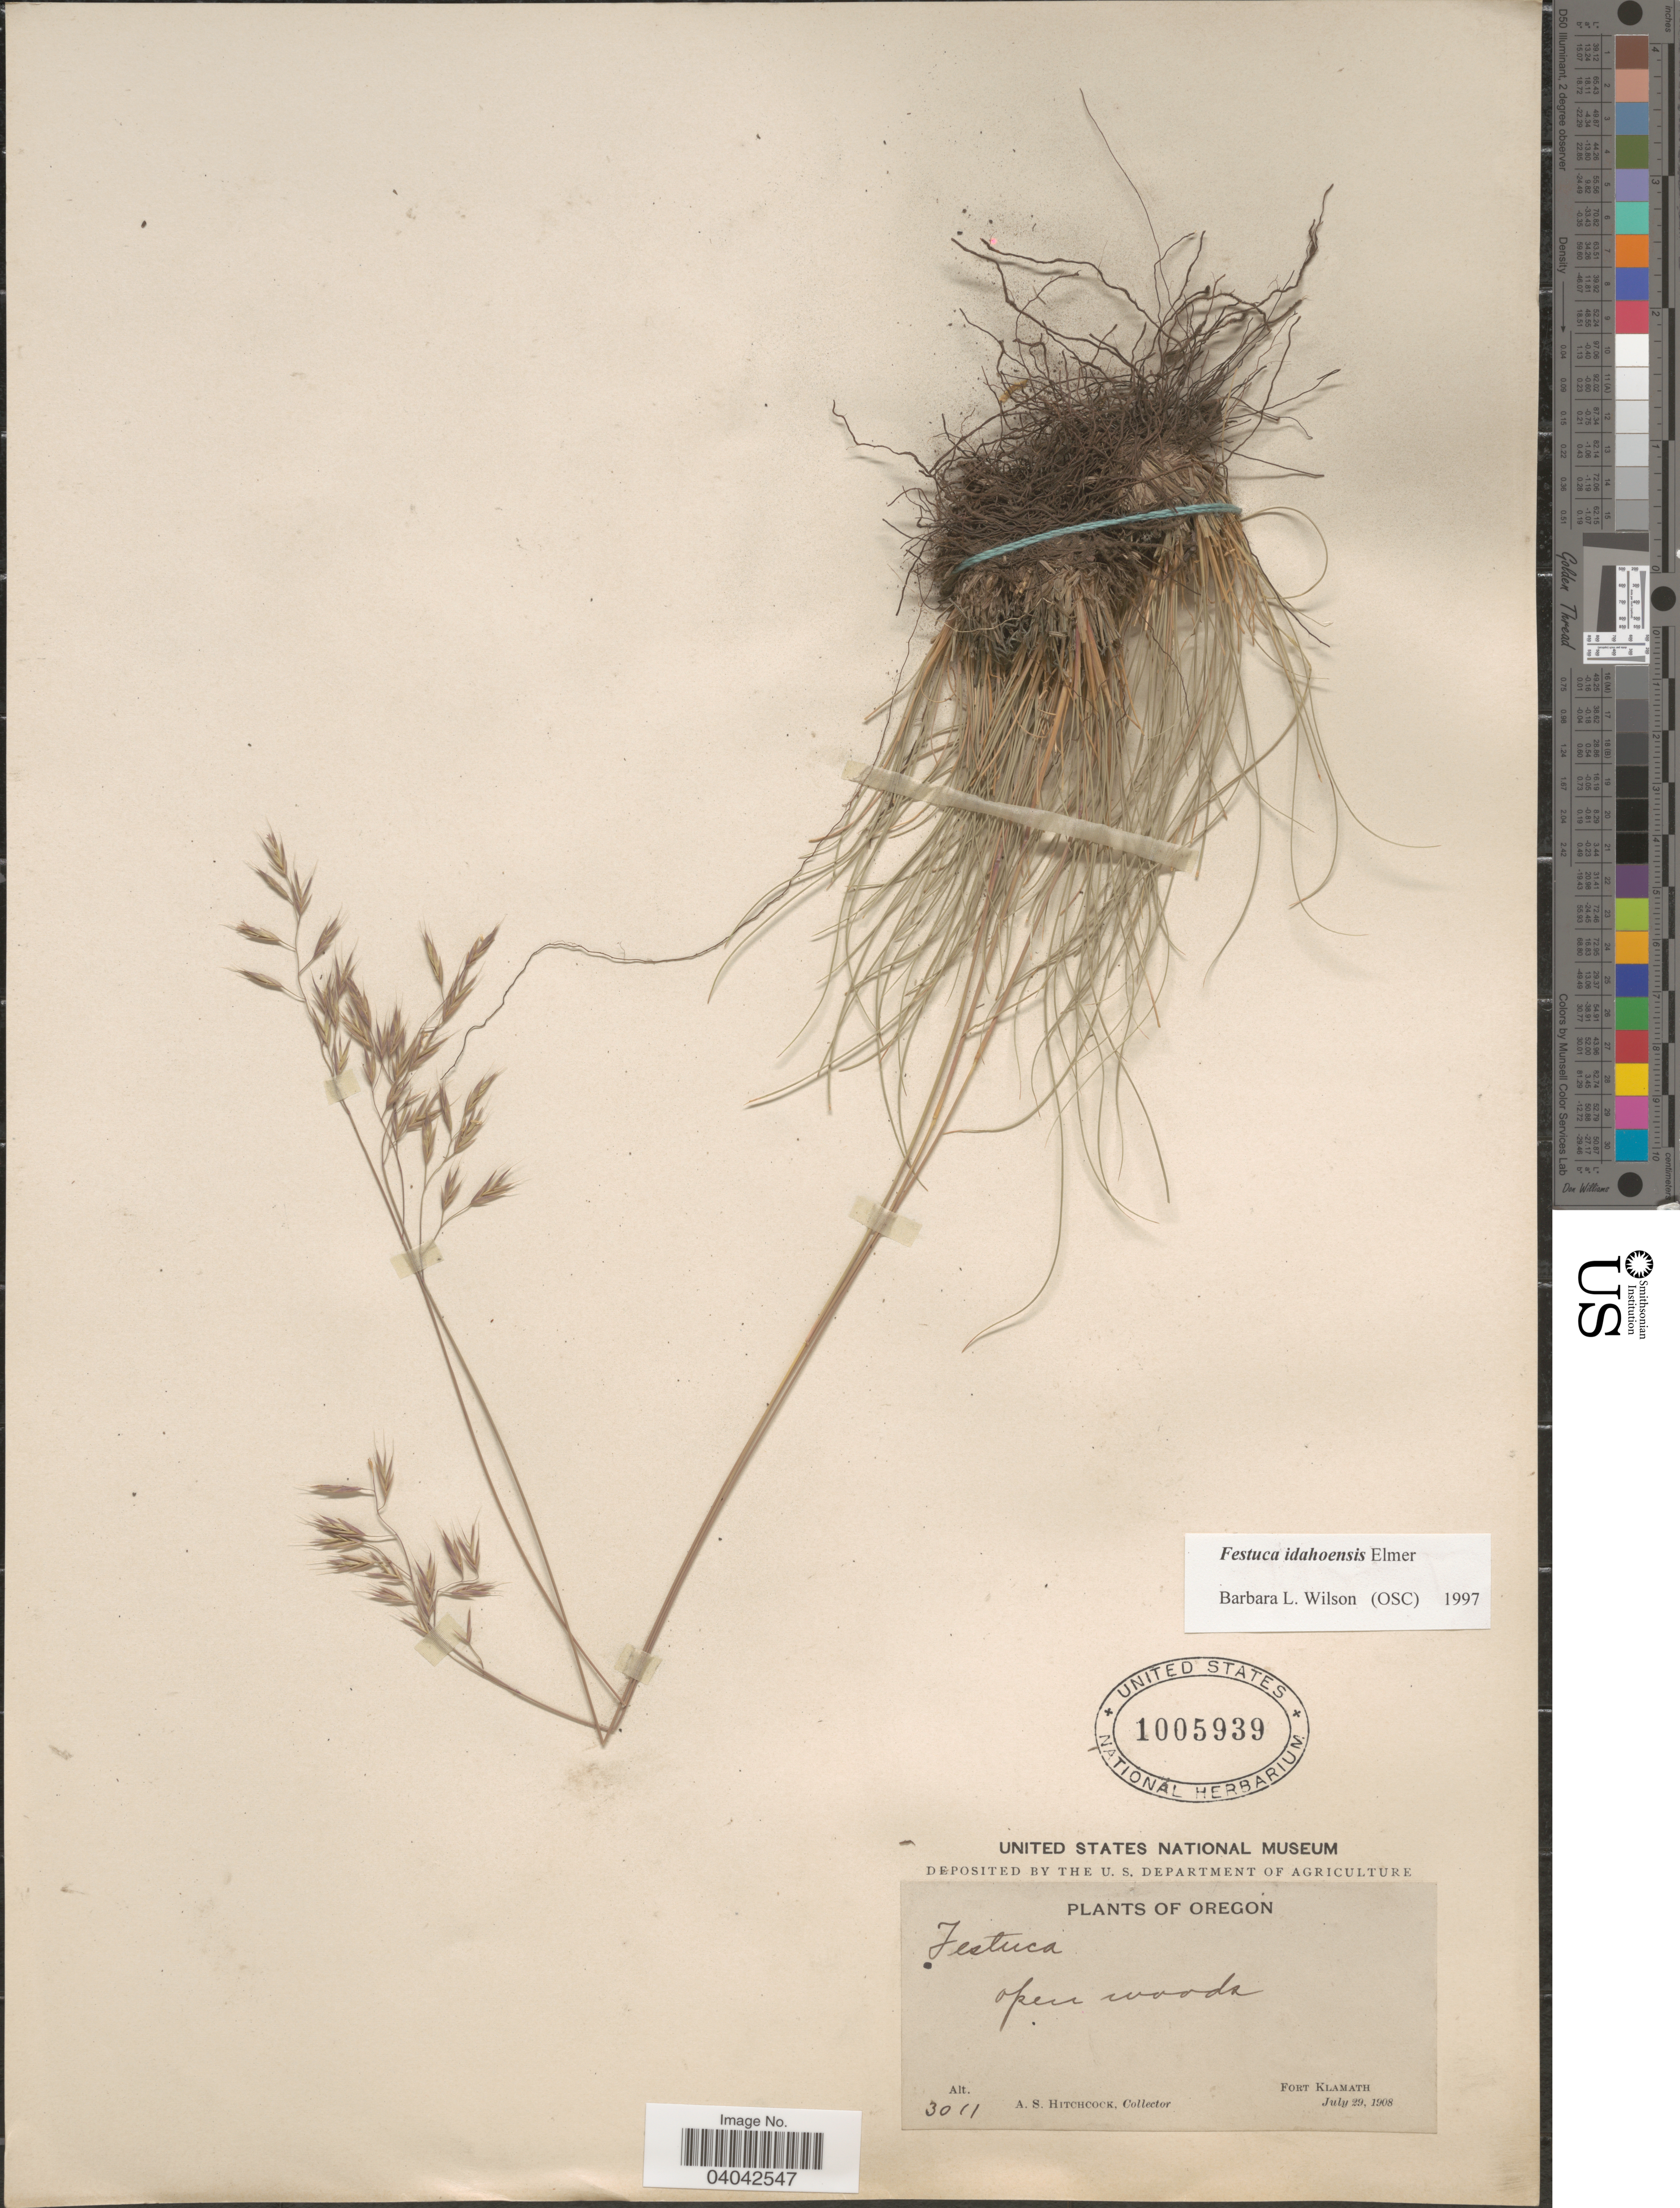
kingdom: Plantae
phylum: Tracheophyta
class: Liliopsida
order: Poales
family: Poaceae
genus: Festuca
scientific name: Festuca idahoensis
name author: Elmer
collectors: A. S. Hitchcock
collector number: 3011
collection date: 1908-07-29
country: United States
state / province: Oregon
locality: Fort Klamath.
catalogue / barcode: US 1005939